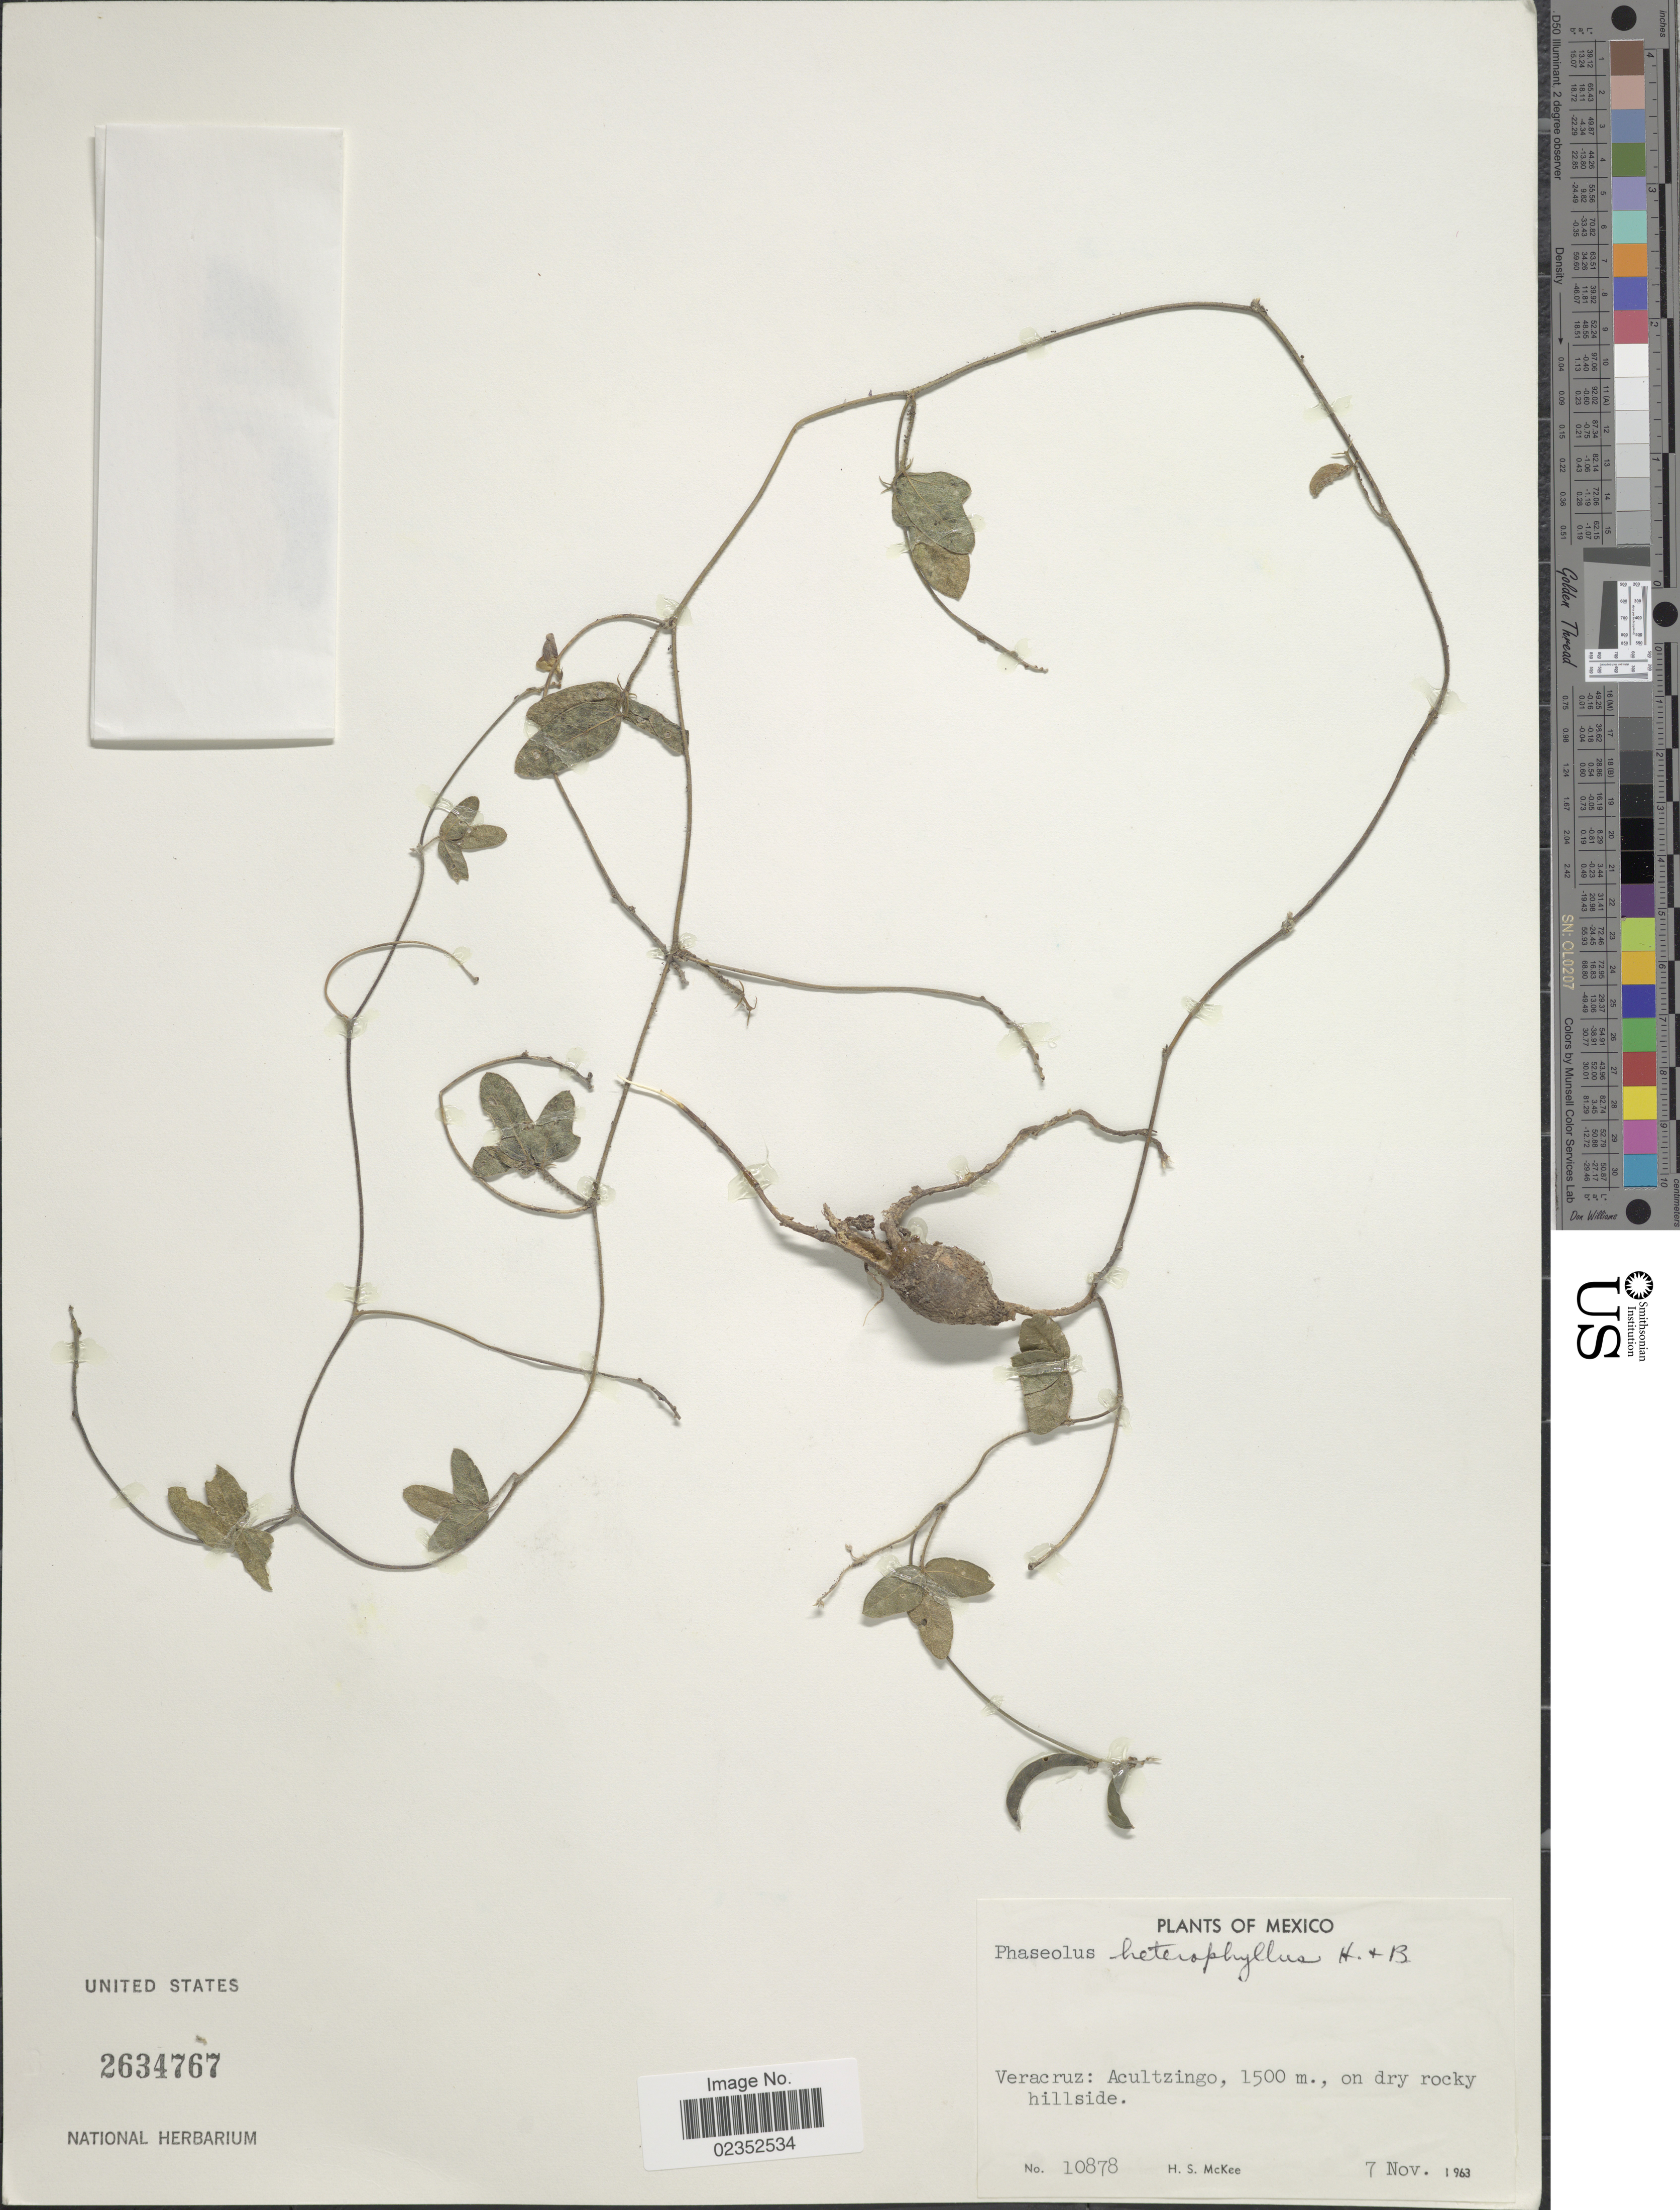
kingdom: Plantae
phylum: Tracheophyta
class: Magnoliopsida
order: Fabales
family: Fabaceae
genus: Macroptilium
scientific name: Macroptilium gibbosifolium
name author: (Ortega) A. Delgado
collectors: H. S. McKee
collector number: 10878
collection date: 1963-11-07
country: Mexico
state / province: Veracruz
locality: Veracruz: Acultzingo, on dry rocky hillside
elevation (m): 1500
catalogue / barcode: US 2634767